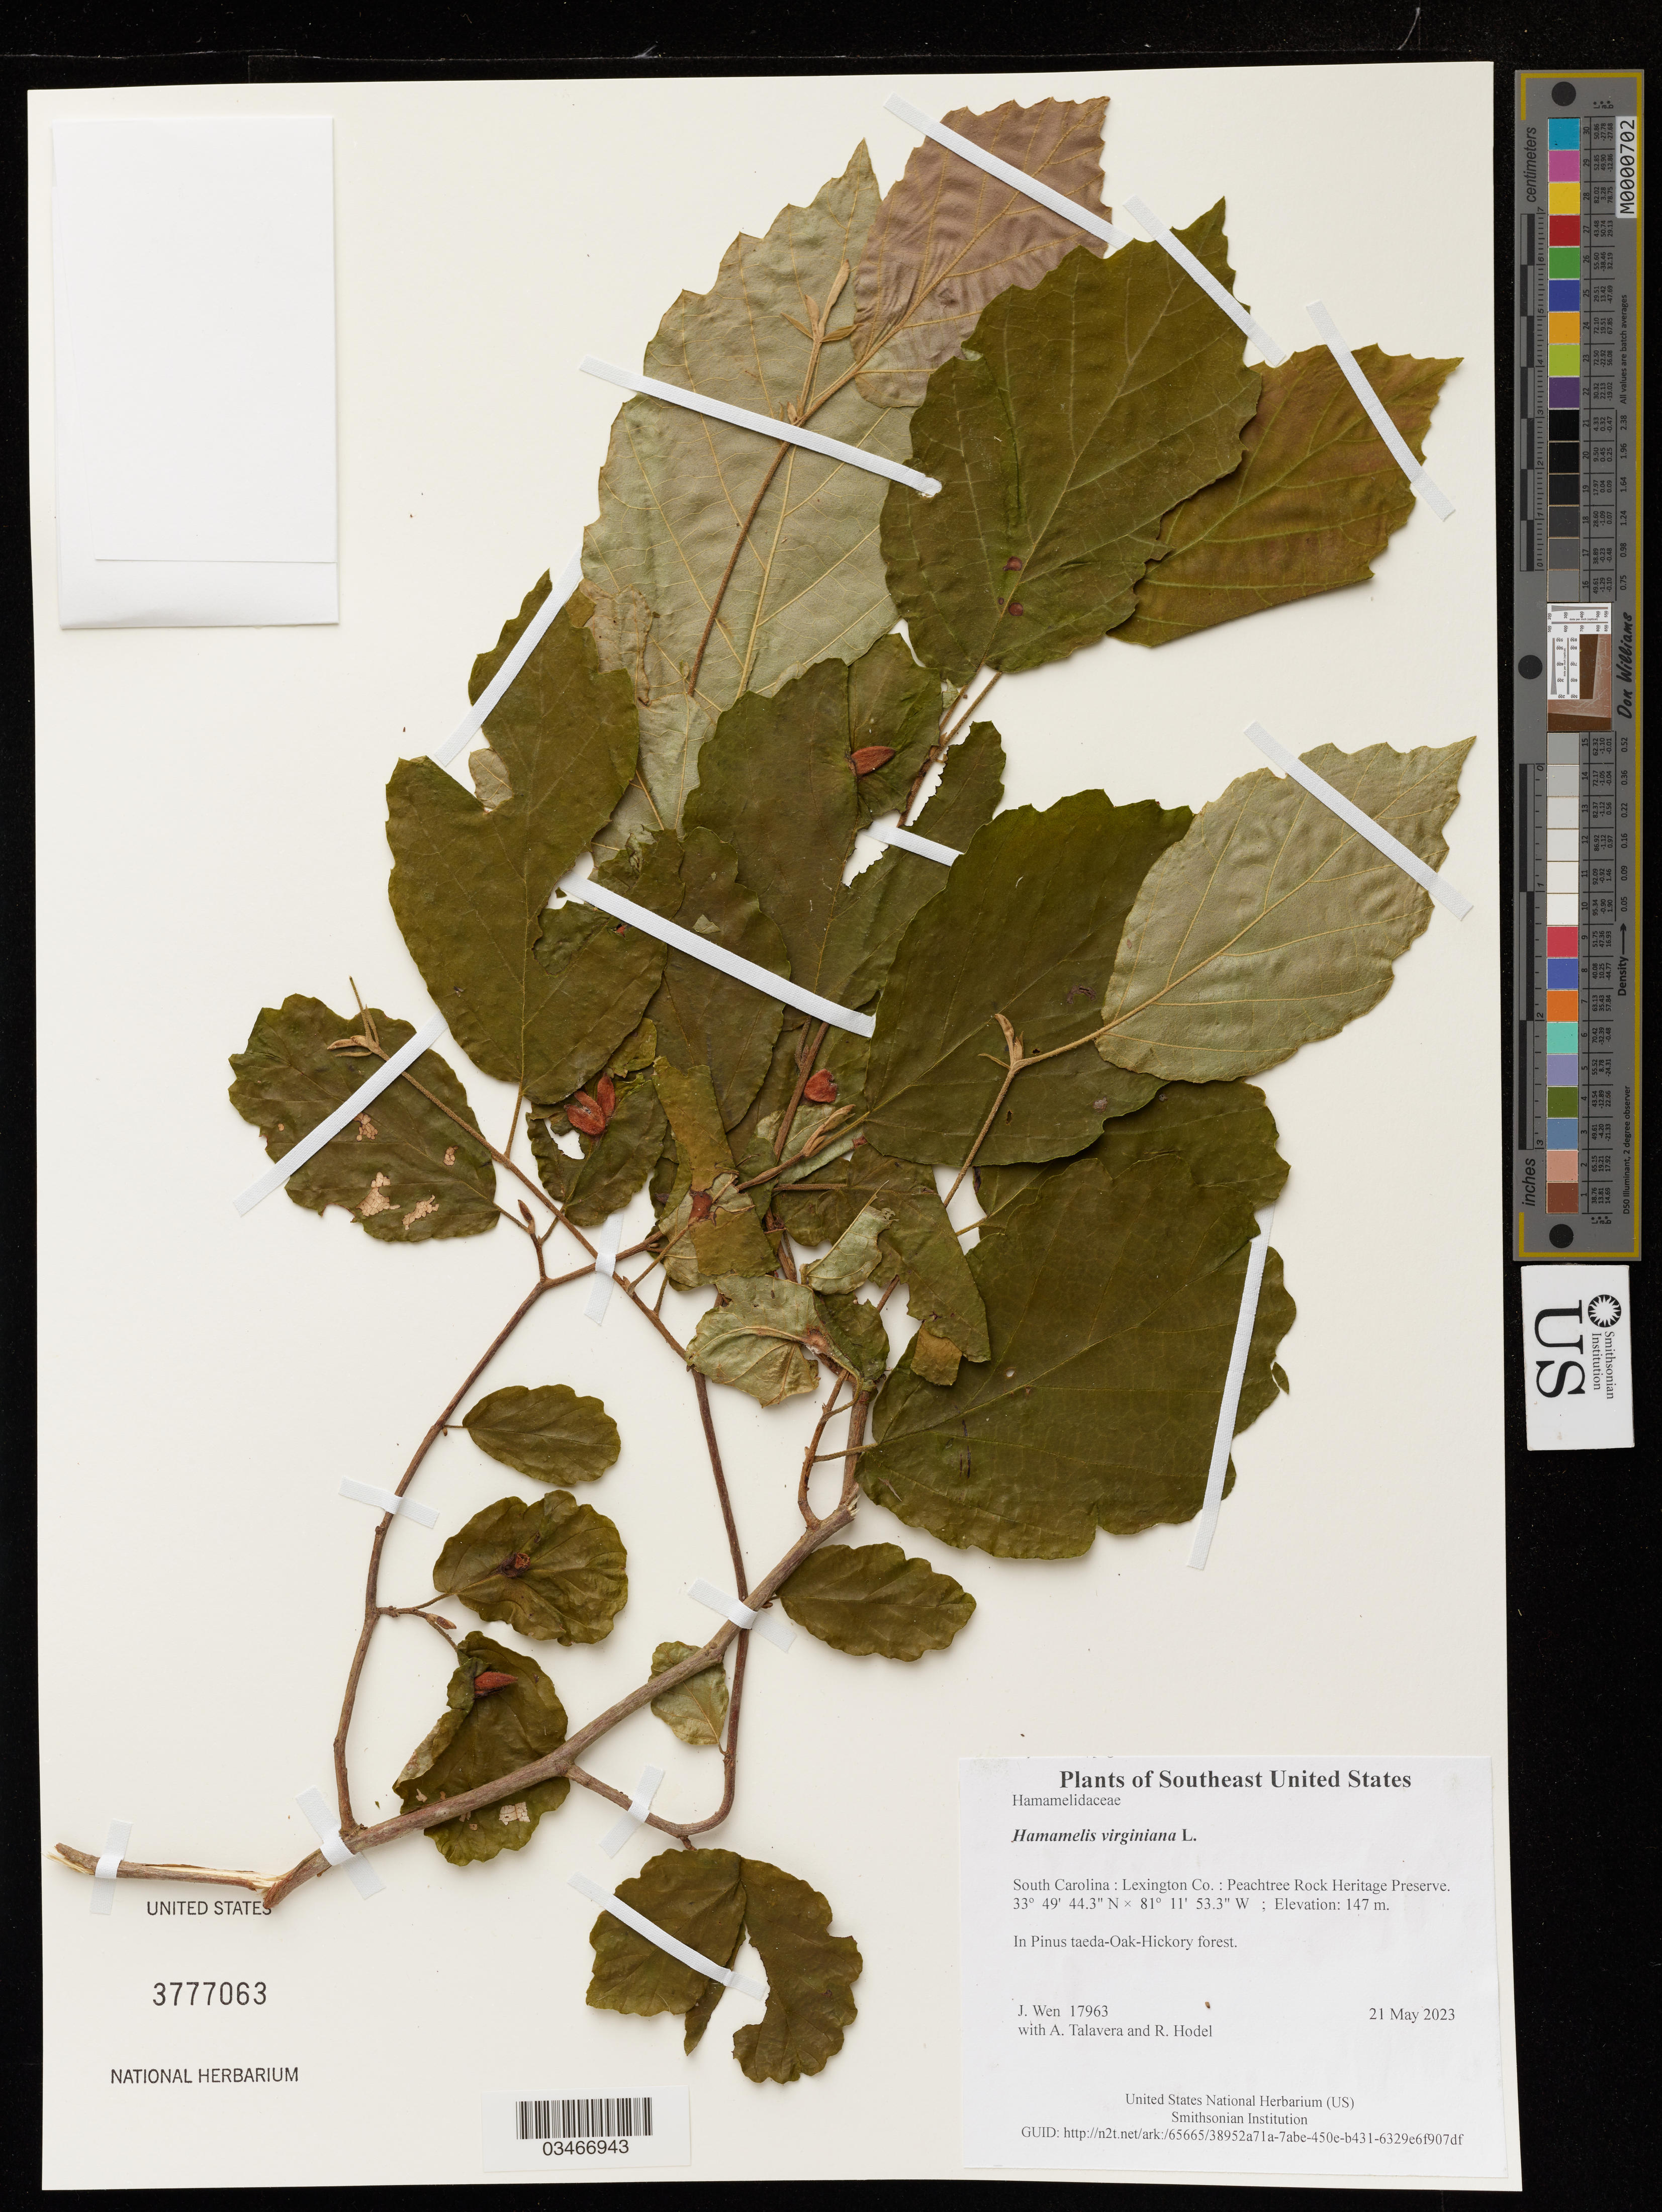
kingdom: Plantae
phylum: Tracheophyta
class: Magnoliopsida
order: Saxifragales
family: Hamamelidaceae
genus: Hamamelis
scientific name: Hamamelis virginiana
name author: L.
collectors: J. Wen, A. Talavera & R. Hodel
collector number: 17963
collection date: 2023-05-21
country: United States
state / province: South Carolina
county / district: Lexington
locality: Peachtree Rock Heritage Preserve.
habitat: In Pinus taeda-Oak-Hickory forest.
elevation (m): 147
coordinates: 33 49.739 N, 81 11.888 W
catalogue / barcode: US 3777063